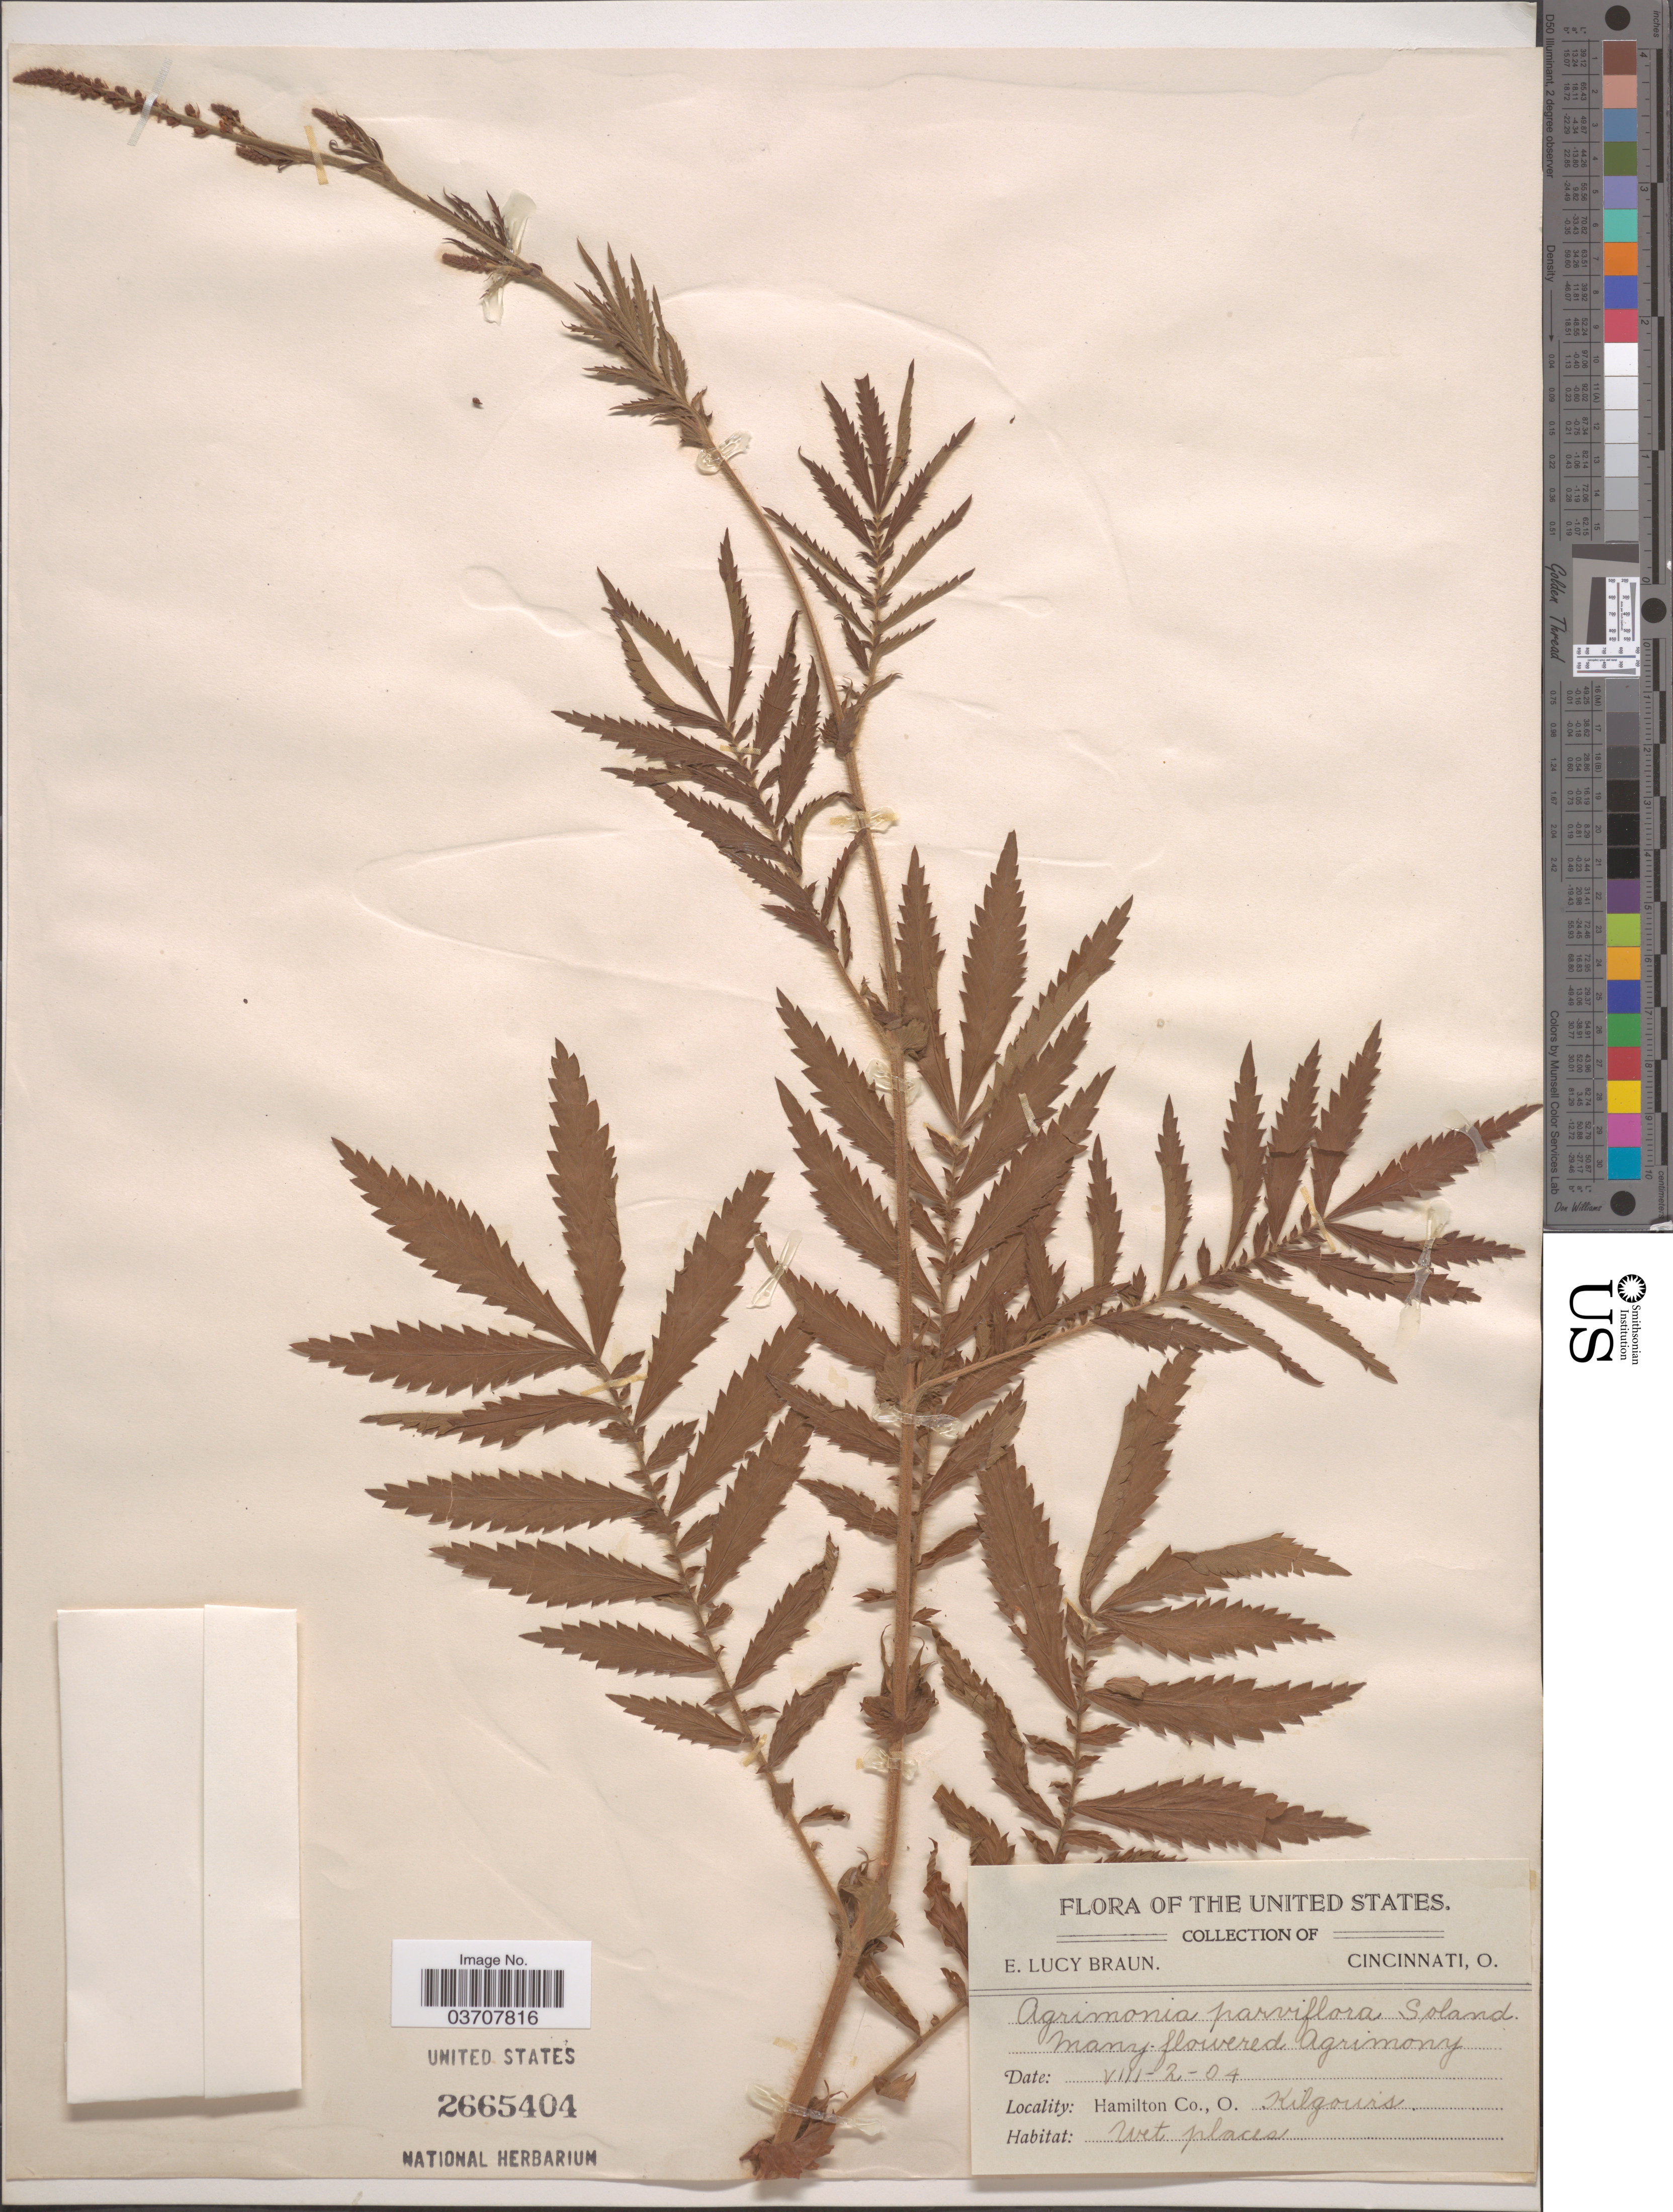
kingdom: Plantae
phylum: Tracheophyta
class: Magnoliopsida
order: Rosales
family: Rosaceae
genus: Agrimonia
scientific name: Agrimonia parviflora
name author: Aiton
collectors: E. L. Braun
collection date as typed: Transcribed d/m/y: 2/8/4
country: United States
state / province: Ohio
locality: Hamilton Co. Kilgour's.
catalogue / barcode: US 2665404